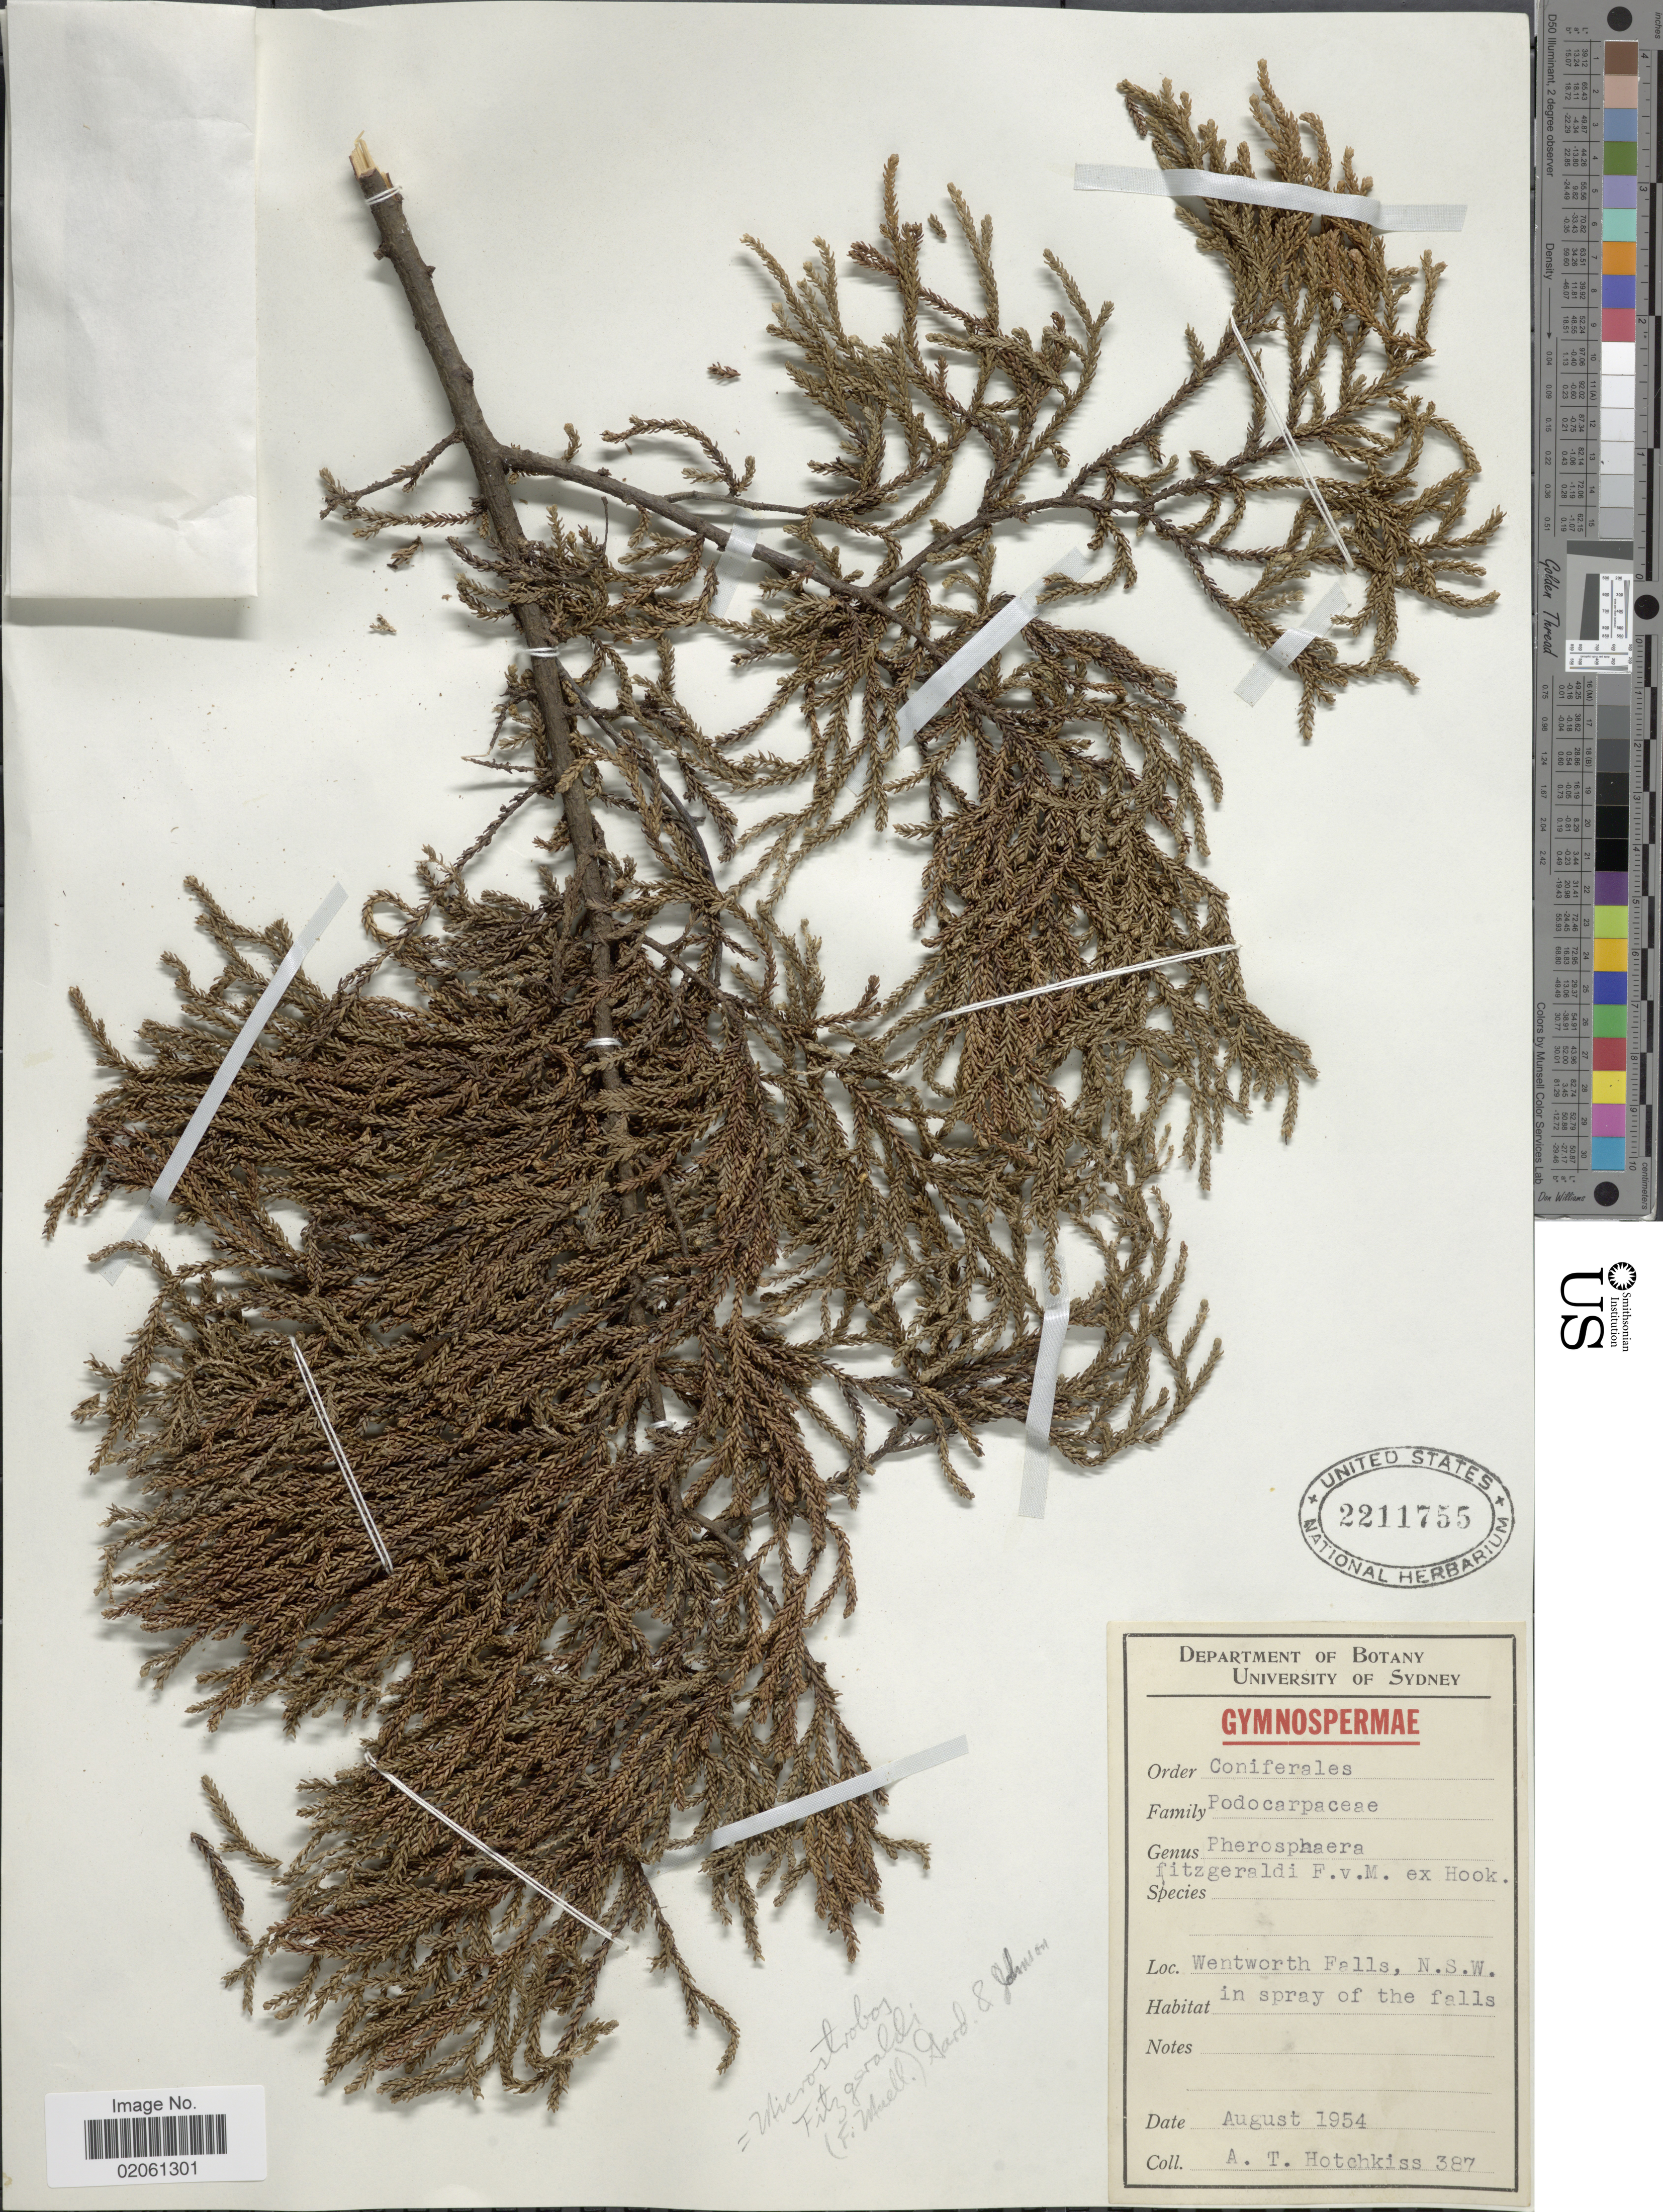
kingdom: Plantae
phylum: Tracheophyta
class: Pinopsida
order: Pinales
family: Podocarpaceae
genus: Microstrobos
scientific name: Microstrobos fitzgeraldii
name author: (F. Muell.) J. Garden & L.A.S. Johnson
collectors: A. Hotchkiss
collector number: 387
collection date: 1954-08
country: Australia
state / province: New South Wales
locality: Wentworth Falls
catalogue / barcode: US 2211755